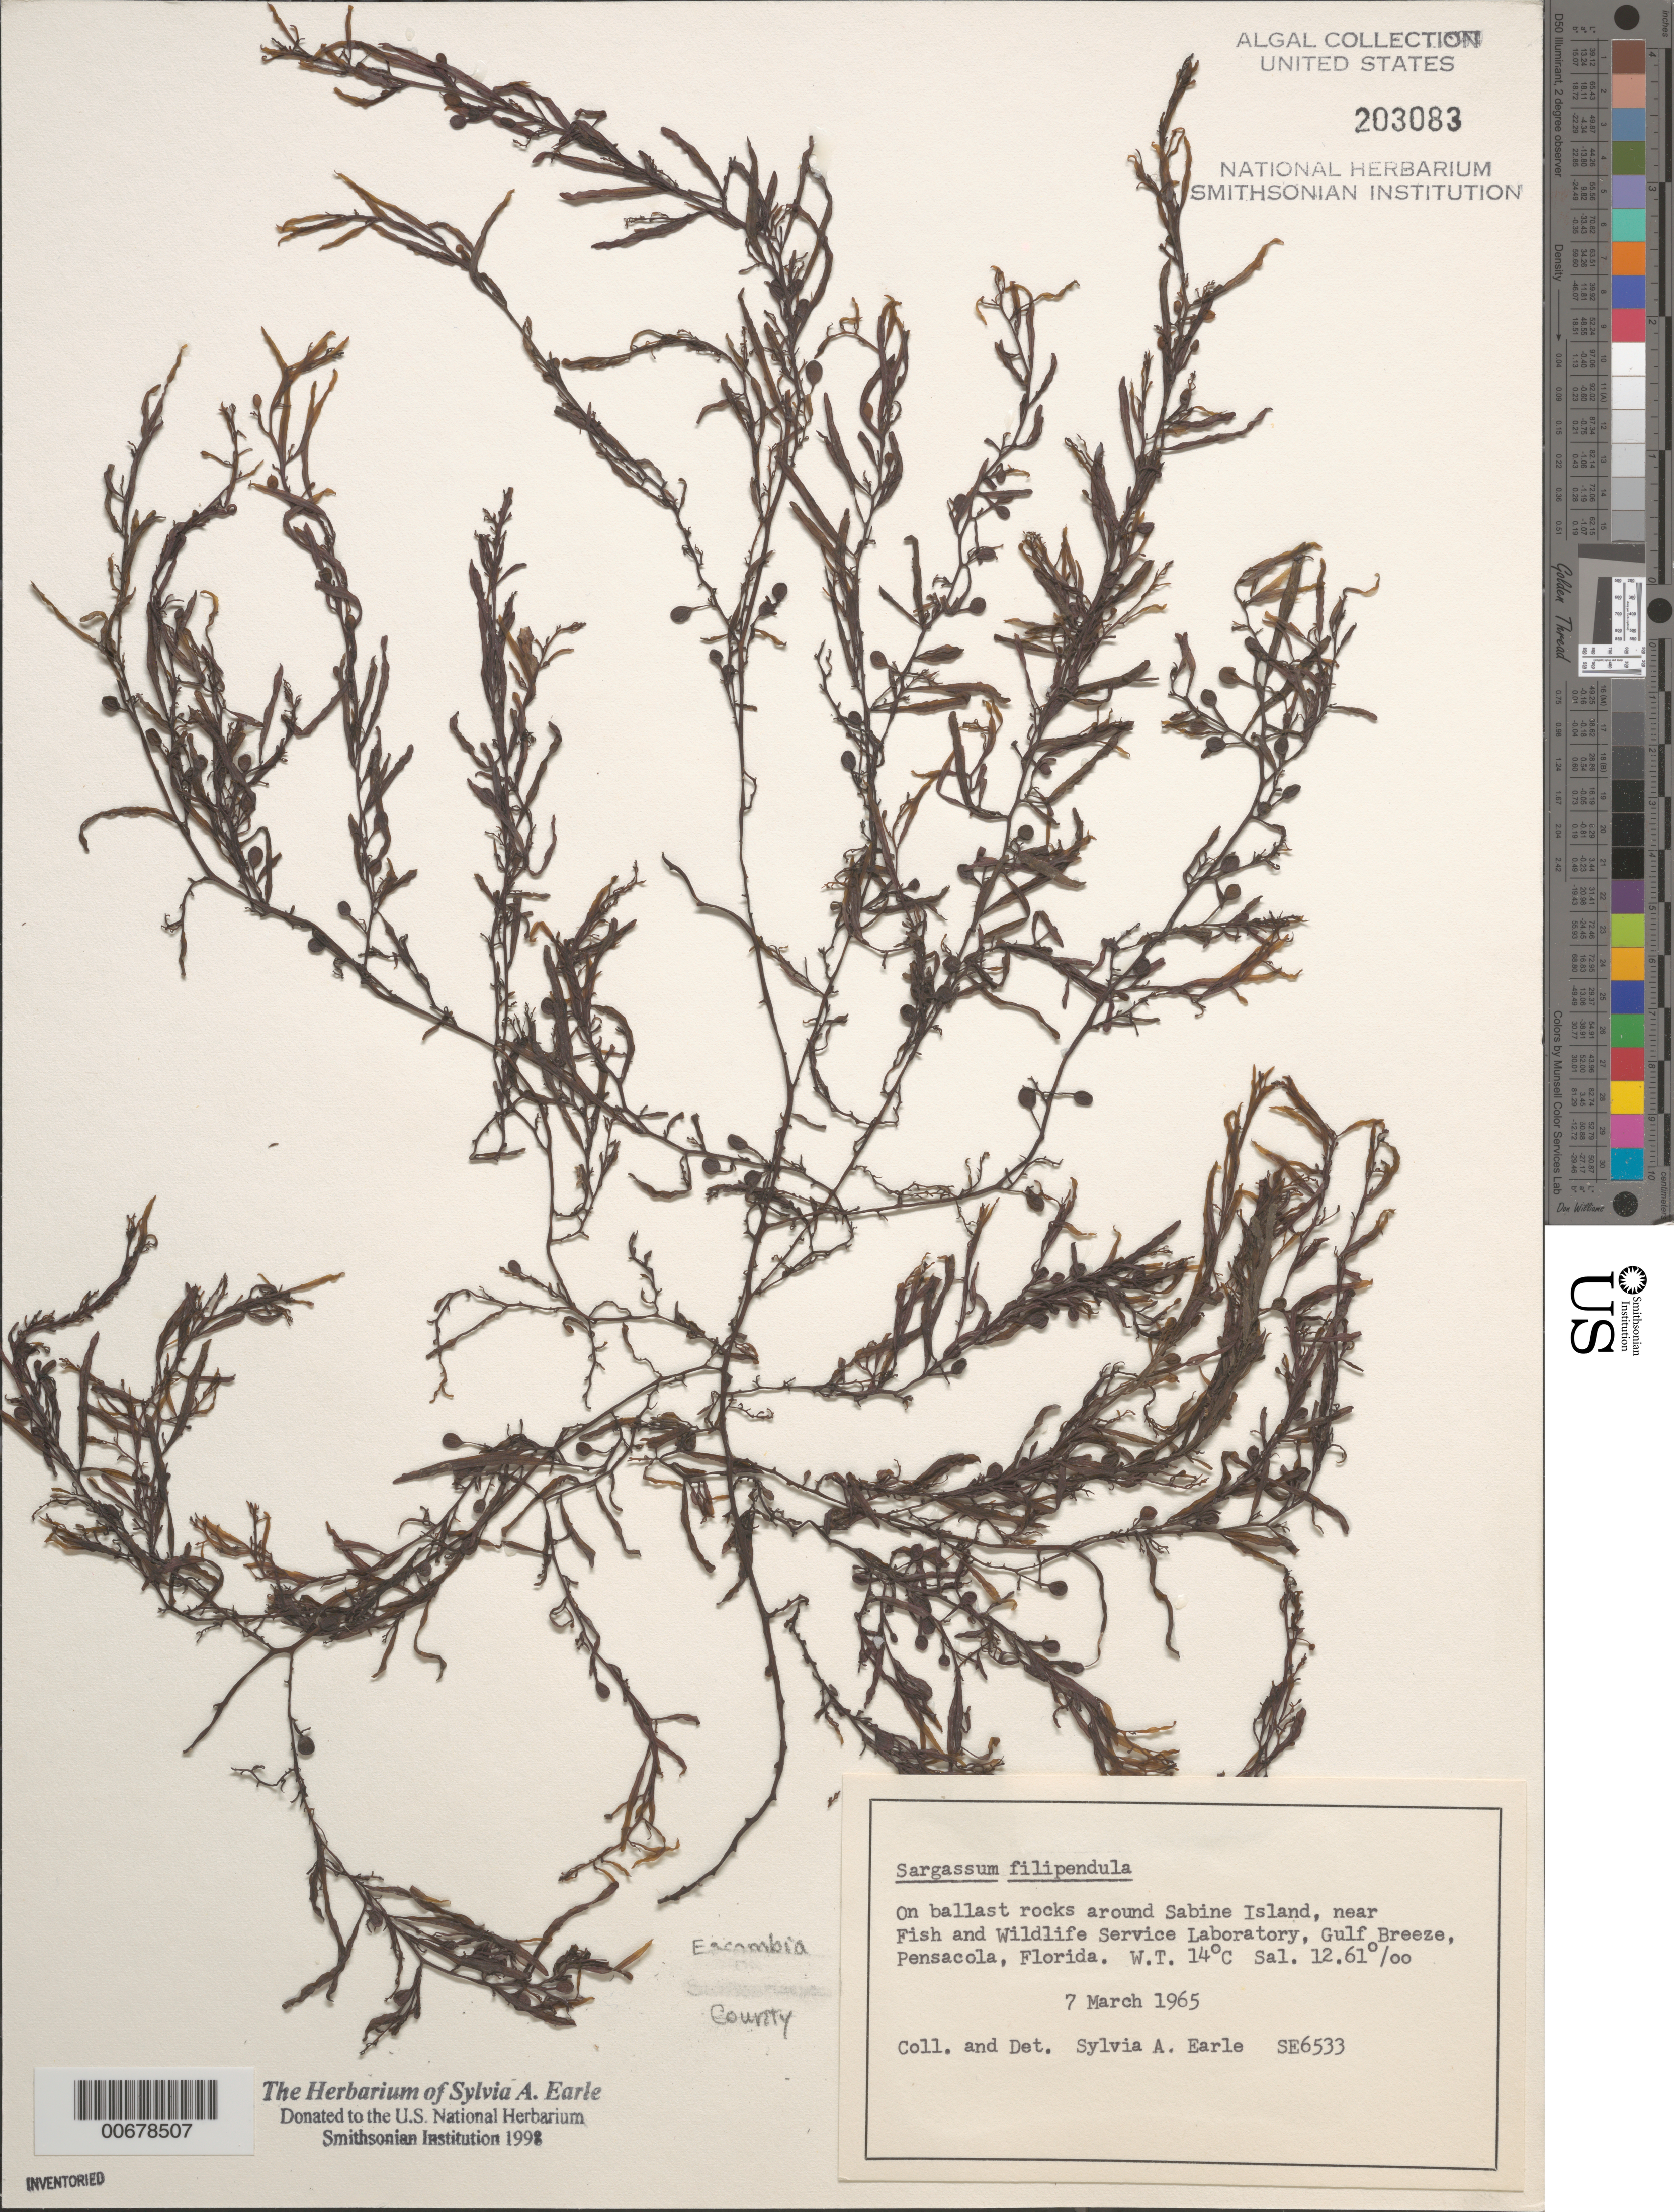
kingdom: Chromista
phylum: Ochrophyta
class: Phaeophyceae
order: Fucales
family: Sargassaceae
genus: Sargassum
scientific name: Sargassum filipendula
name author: C. Agardh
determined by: Earle, S. A.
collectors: S. A. Earle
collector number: SE 6533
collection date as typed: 07 Mar 1965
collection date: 1965-03-07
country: United States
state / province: Florida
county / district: Escambia County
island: Sabine Island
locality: Pensacola, ballast rocks around Sabine Island, near Fish and Wildlife Laboratory, Gulf Breeze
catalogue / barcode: US 203083